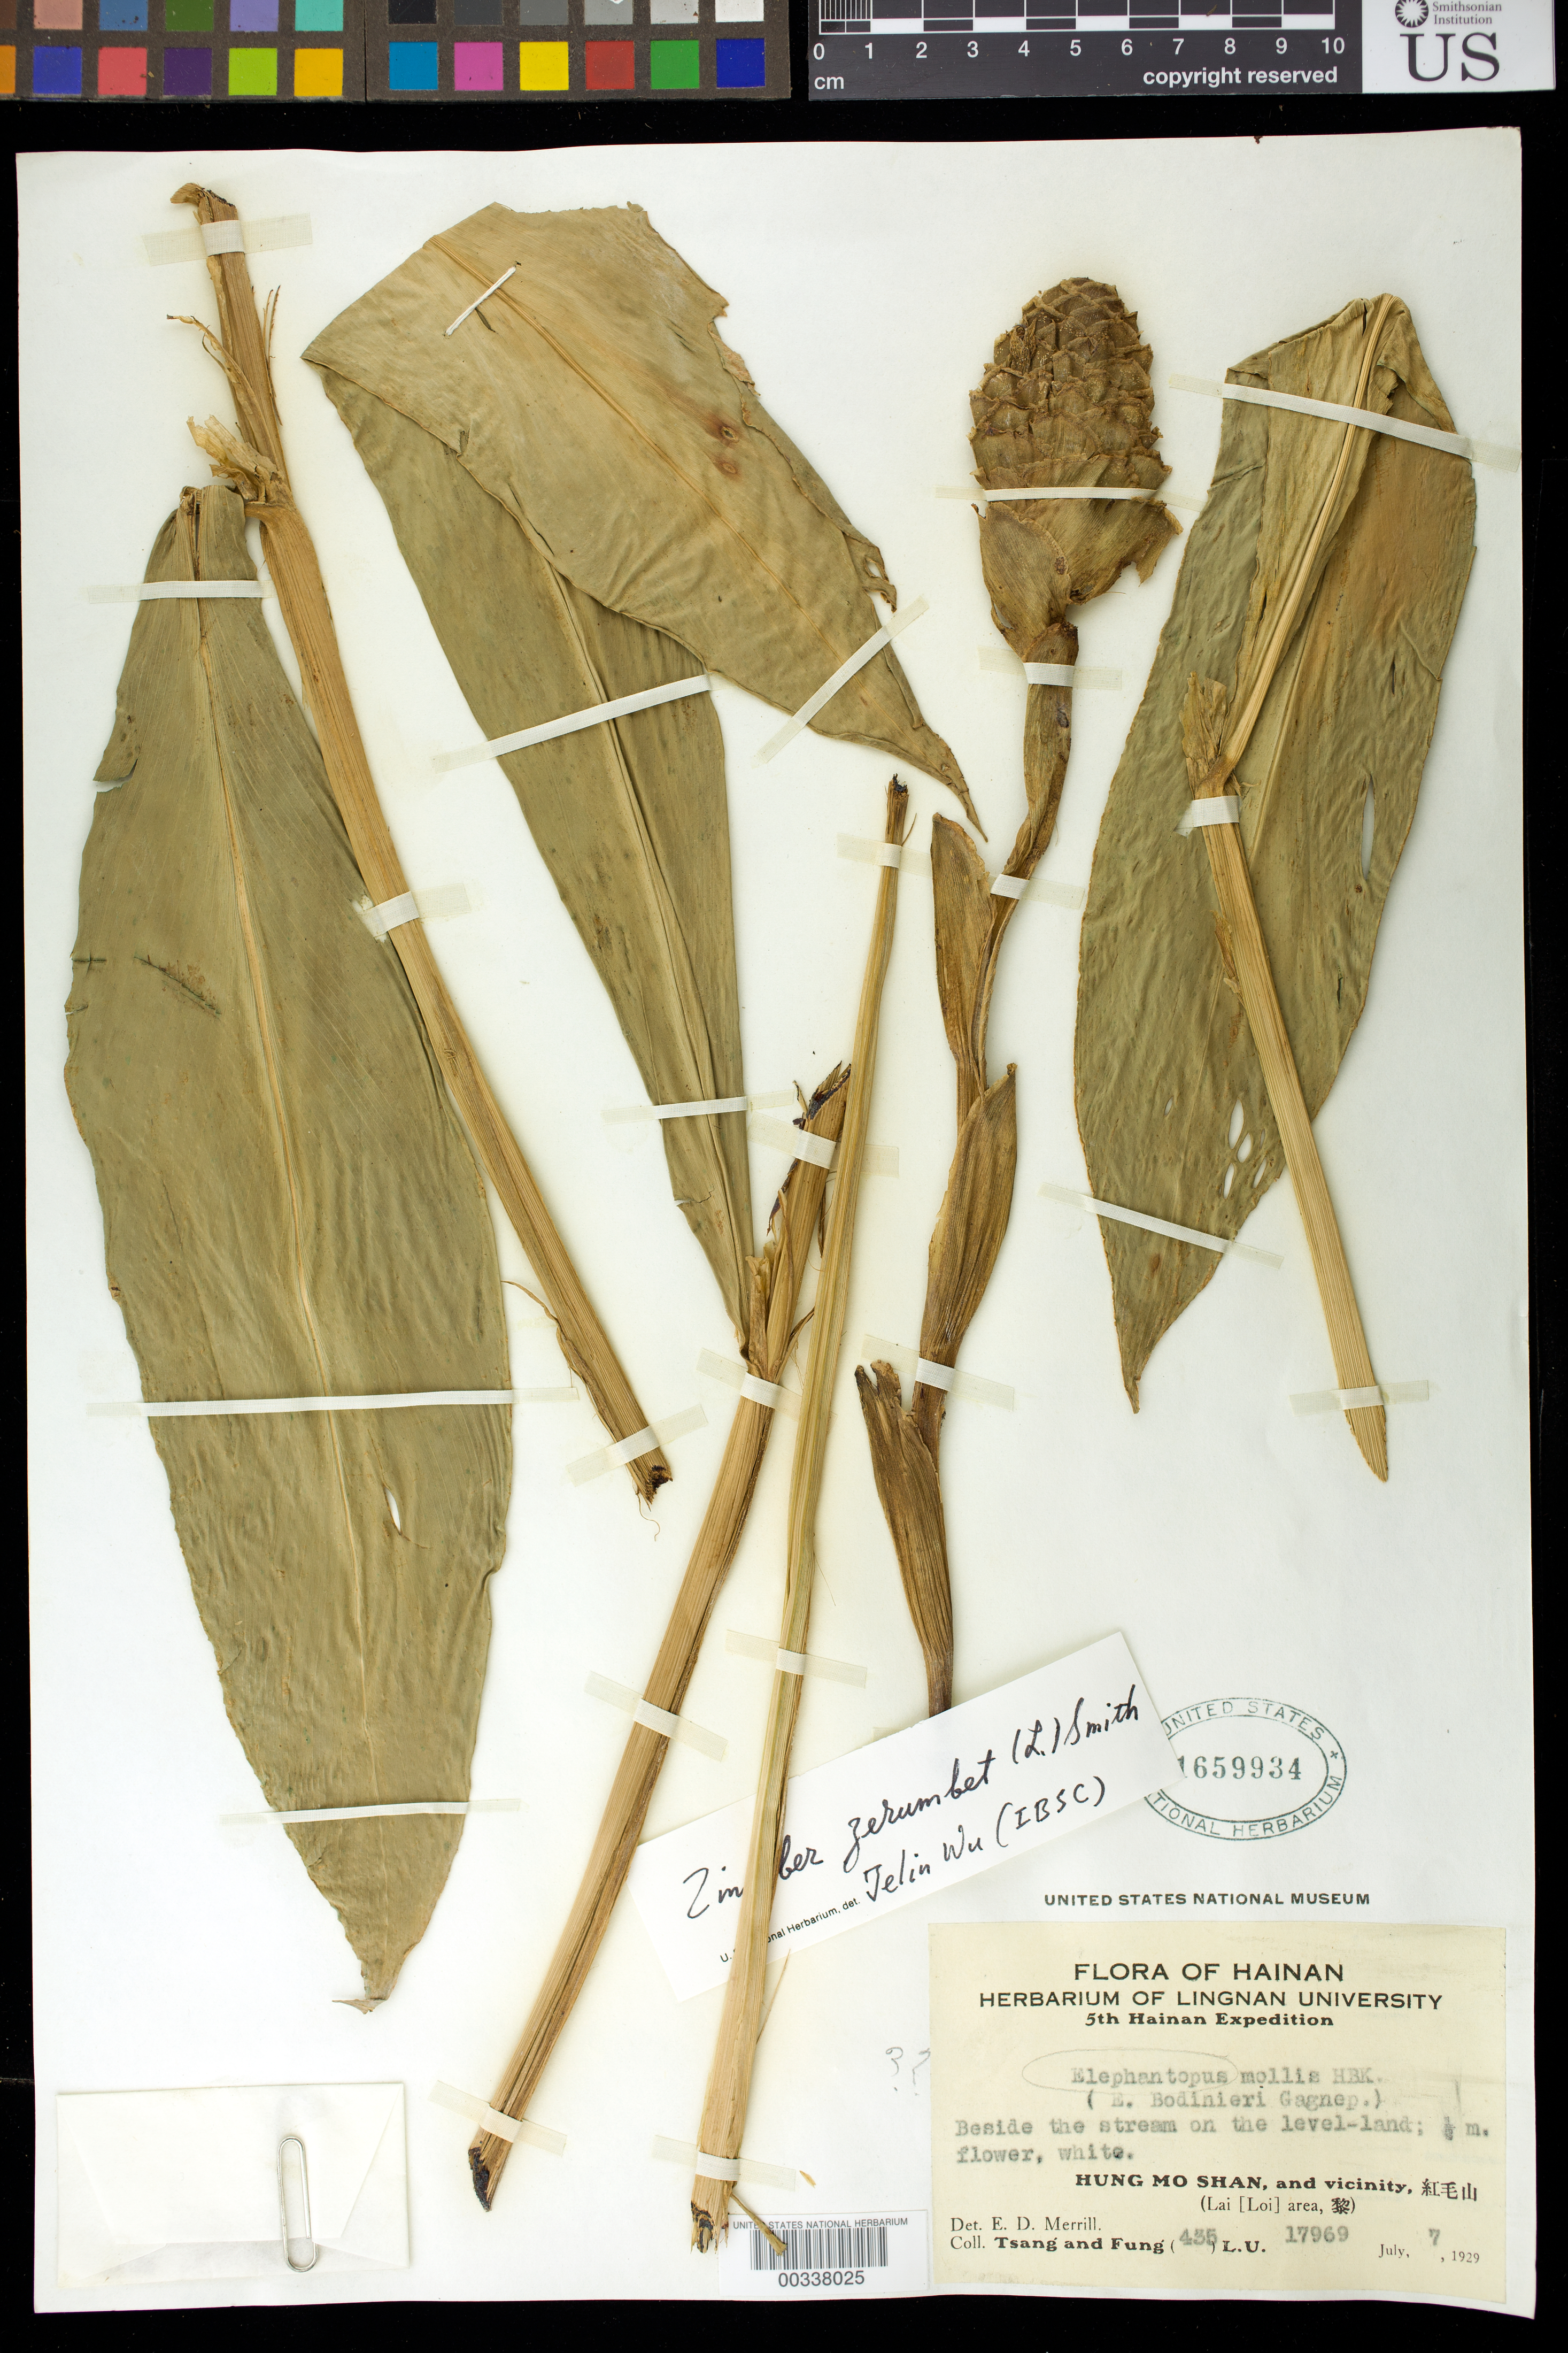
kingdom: Plantae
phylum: Tracheophyta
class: Liliopsida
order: Zingiberales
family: Zingiberaceae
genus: Zingiber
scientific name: Zingiber zerumbet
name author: (L.) Sm.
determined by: Wu, Te-Ling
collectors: W. T. Tsang & H. L. Fung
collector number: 435 / L.u. 17969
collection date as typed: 07 Jul 1929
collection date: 1929-07-07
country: China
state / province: Hainan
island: Hainan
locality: Flora of hainan, hung mo shan, and vicinity, (lai (loi) area,)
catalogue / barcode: US 1659934